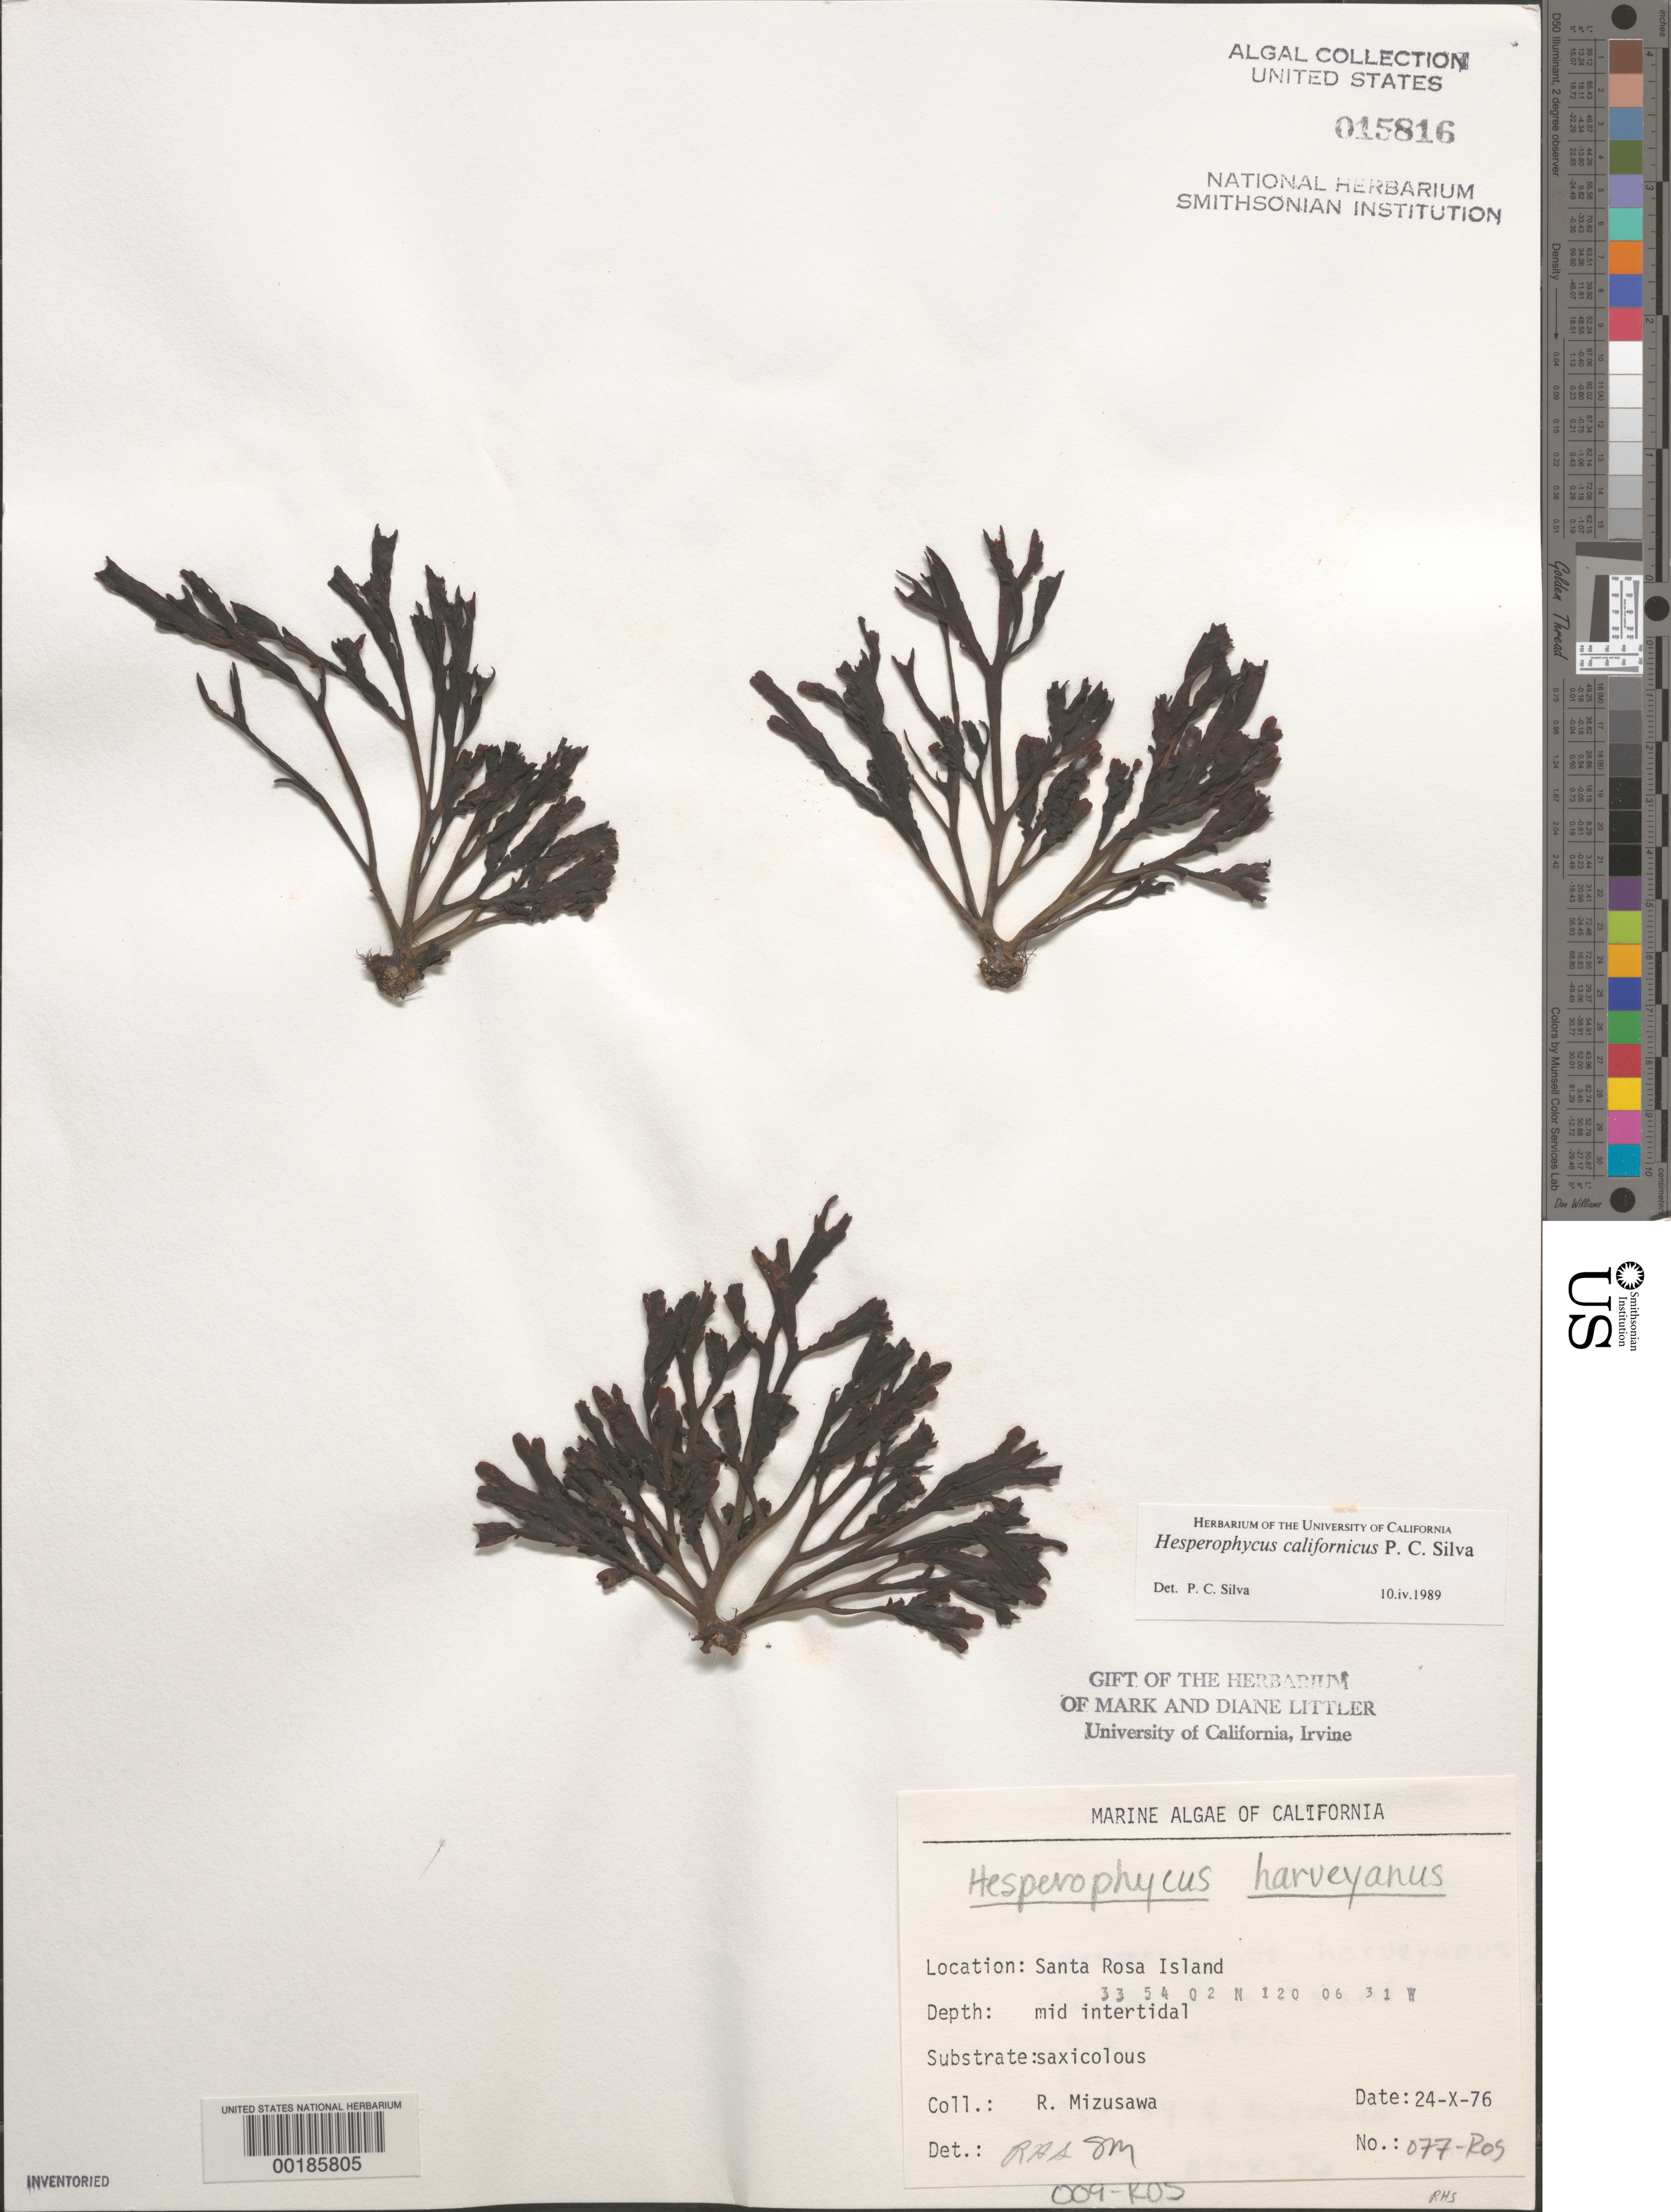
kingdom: Chromista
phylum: Ochrophyta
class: Phaeophyceae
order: Fucales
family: Fucaceae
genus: Hesperophycus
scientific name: Hesperophycus californicus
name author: P.C. Silva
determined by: Silva, P. C.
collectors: R. Mizusawa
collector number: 077-ros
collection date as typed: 24 Oct 1976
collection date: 1976-10-24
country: United States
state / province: California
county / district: Santa Barbara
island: Santa Rosa Island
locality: Johnson's Lee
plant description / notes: BLM-SOCALBIGHT Rocky Intertidal Survey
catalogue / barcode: US 15816